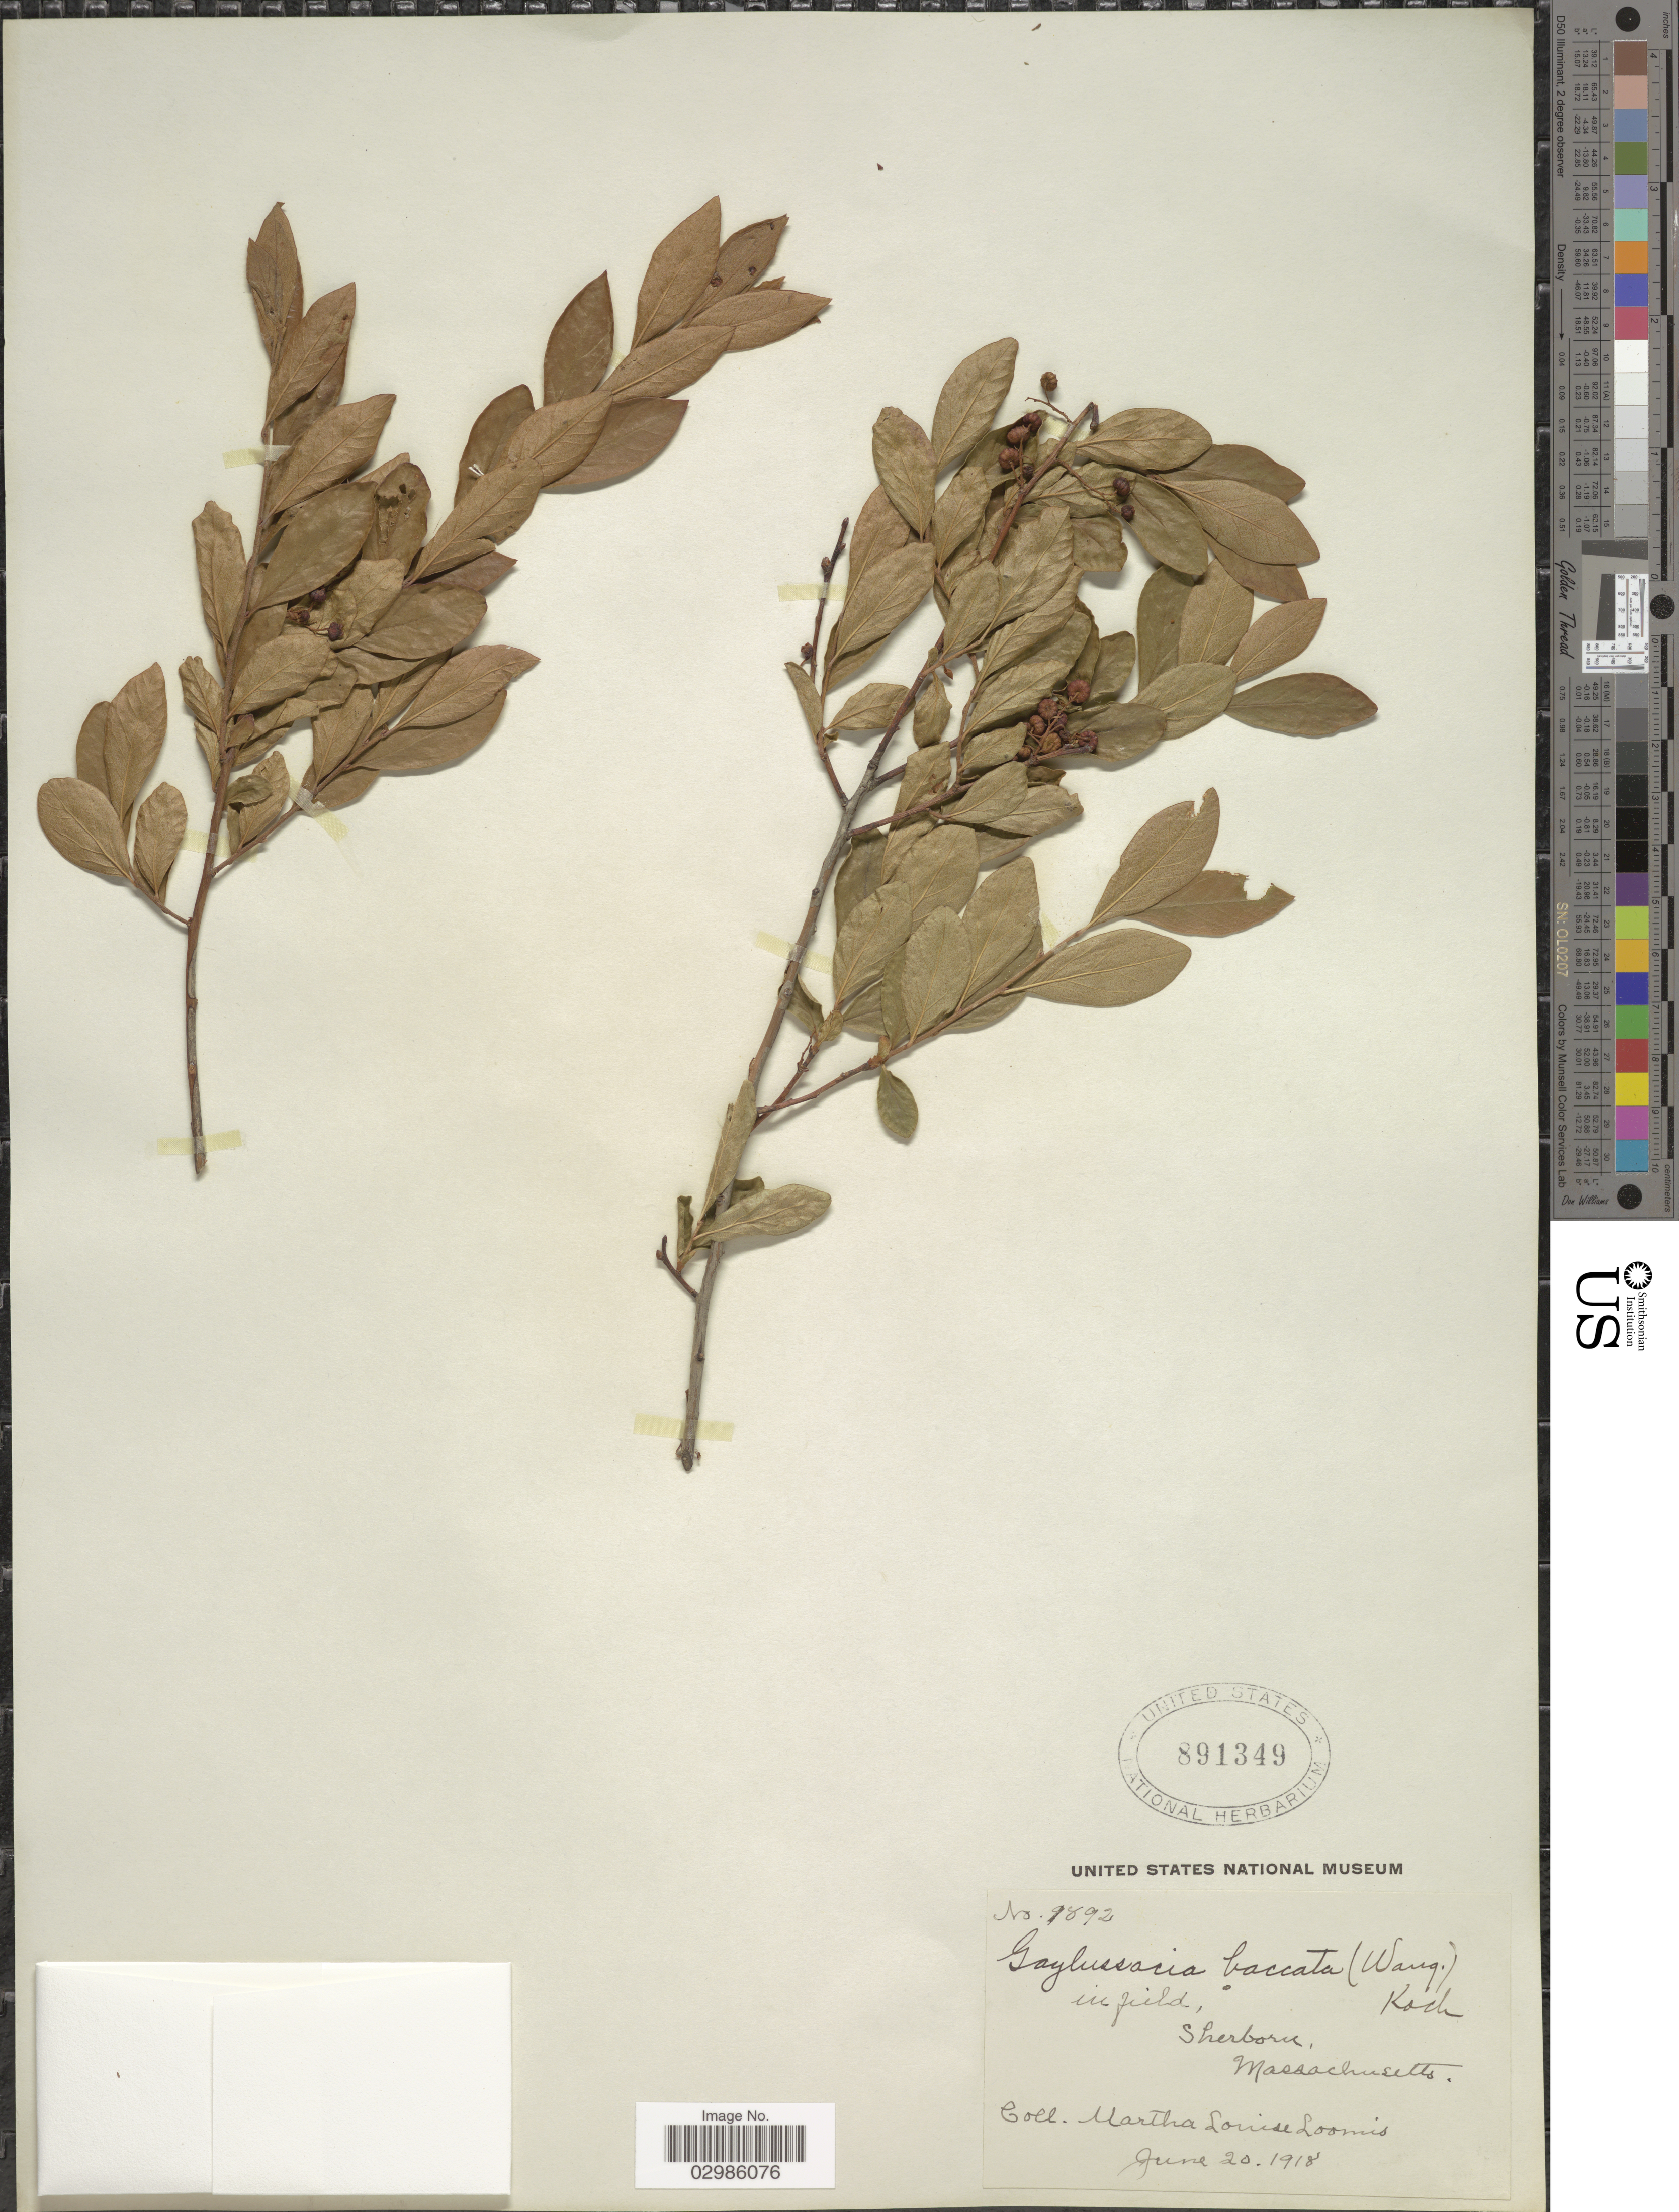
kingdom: Plantae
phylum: Tracheophyta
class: Magnoliopsida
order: Ericales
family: Ericaceae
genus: Gaylussacia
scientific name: Gaylussacia baccata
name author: (Wangenh.) K. Koch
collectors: M. L. Loomis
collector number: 9892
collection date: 1918-06-20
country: United States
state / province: Massachusetts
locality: In field, Sherborn.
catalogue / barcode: US 891349